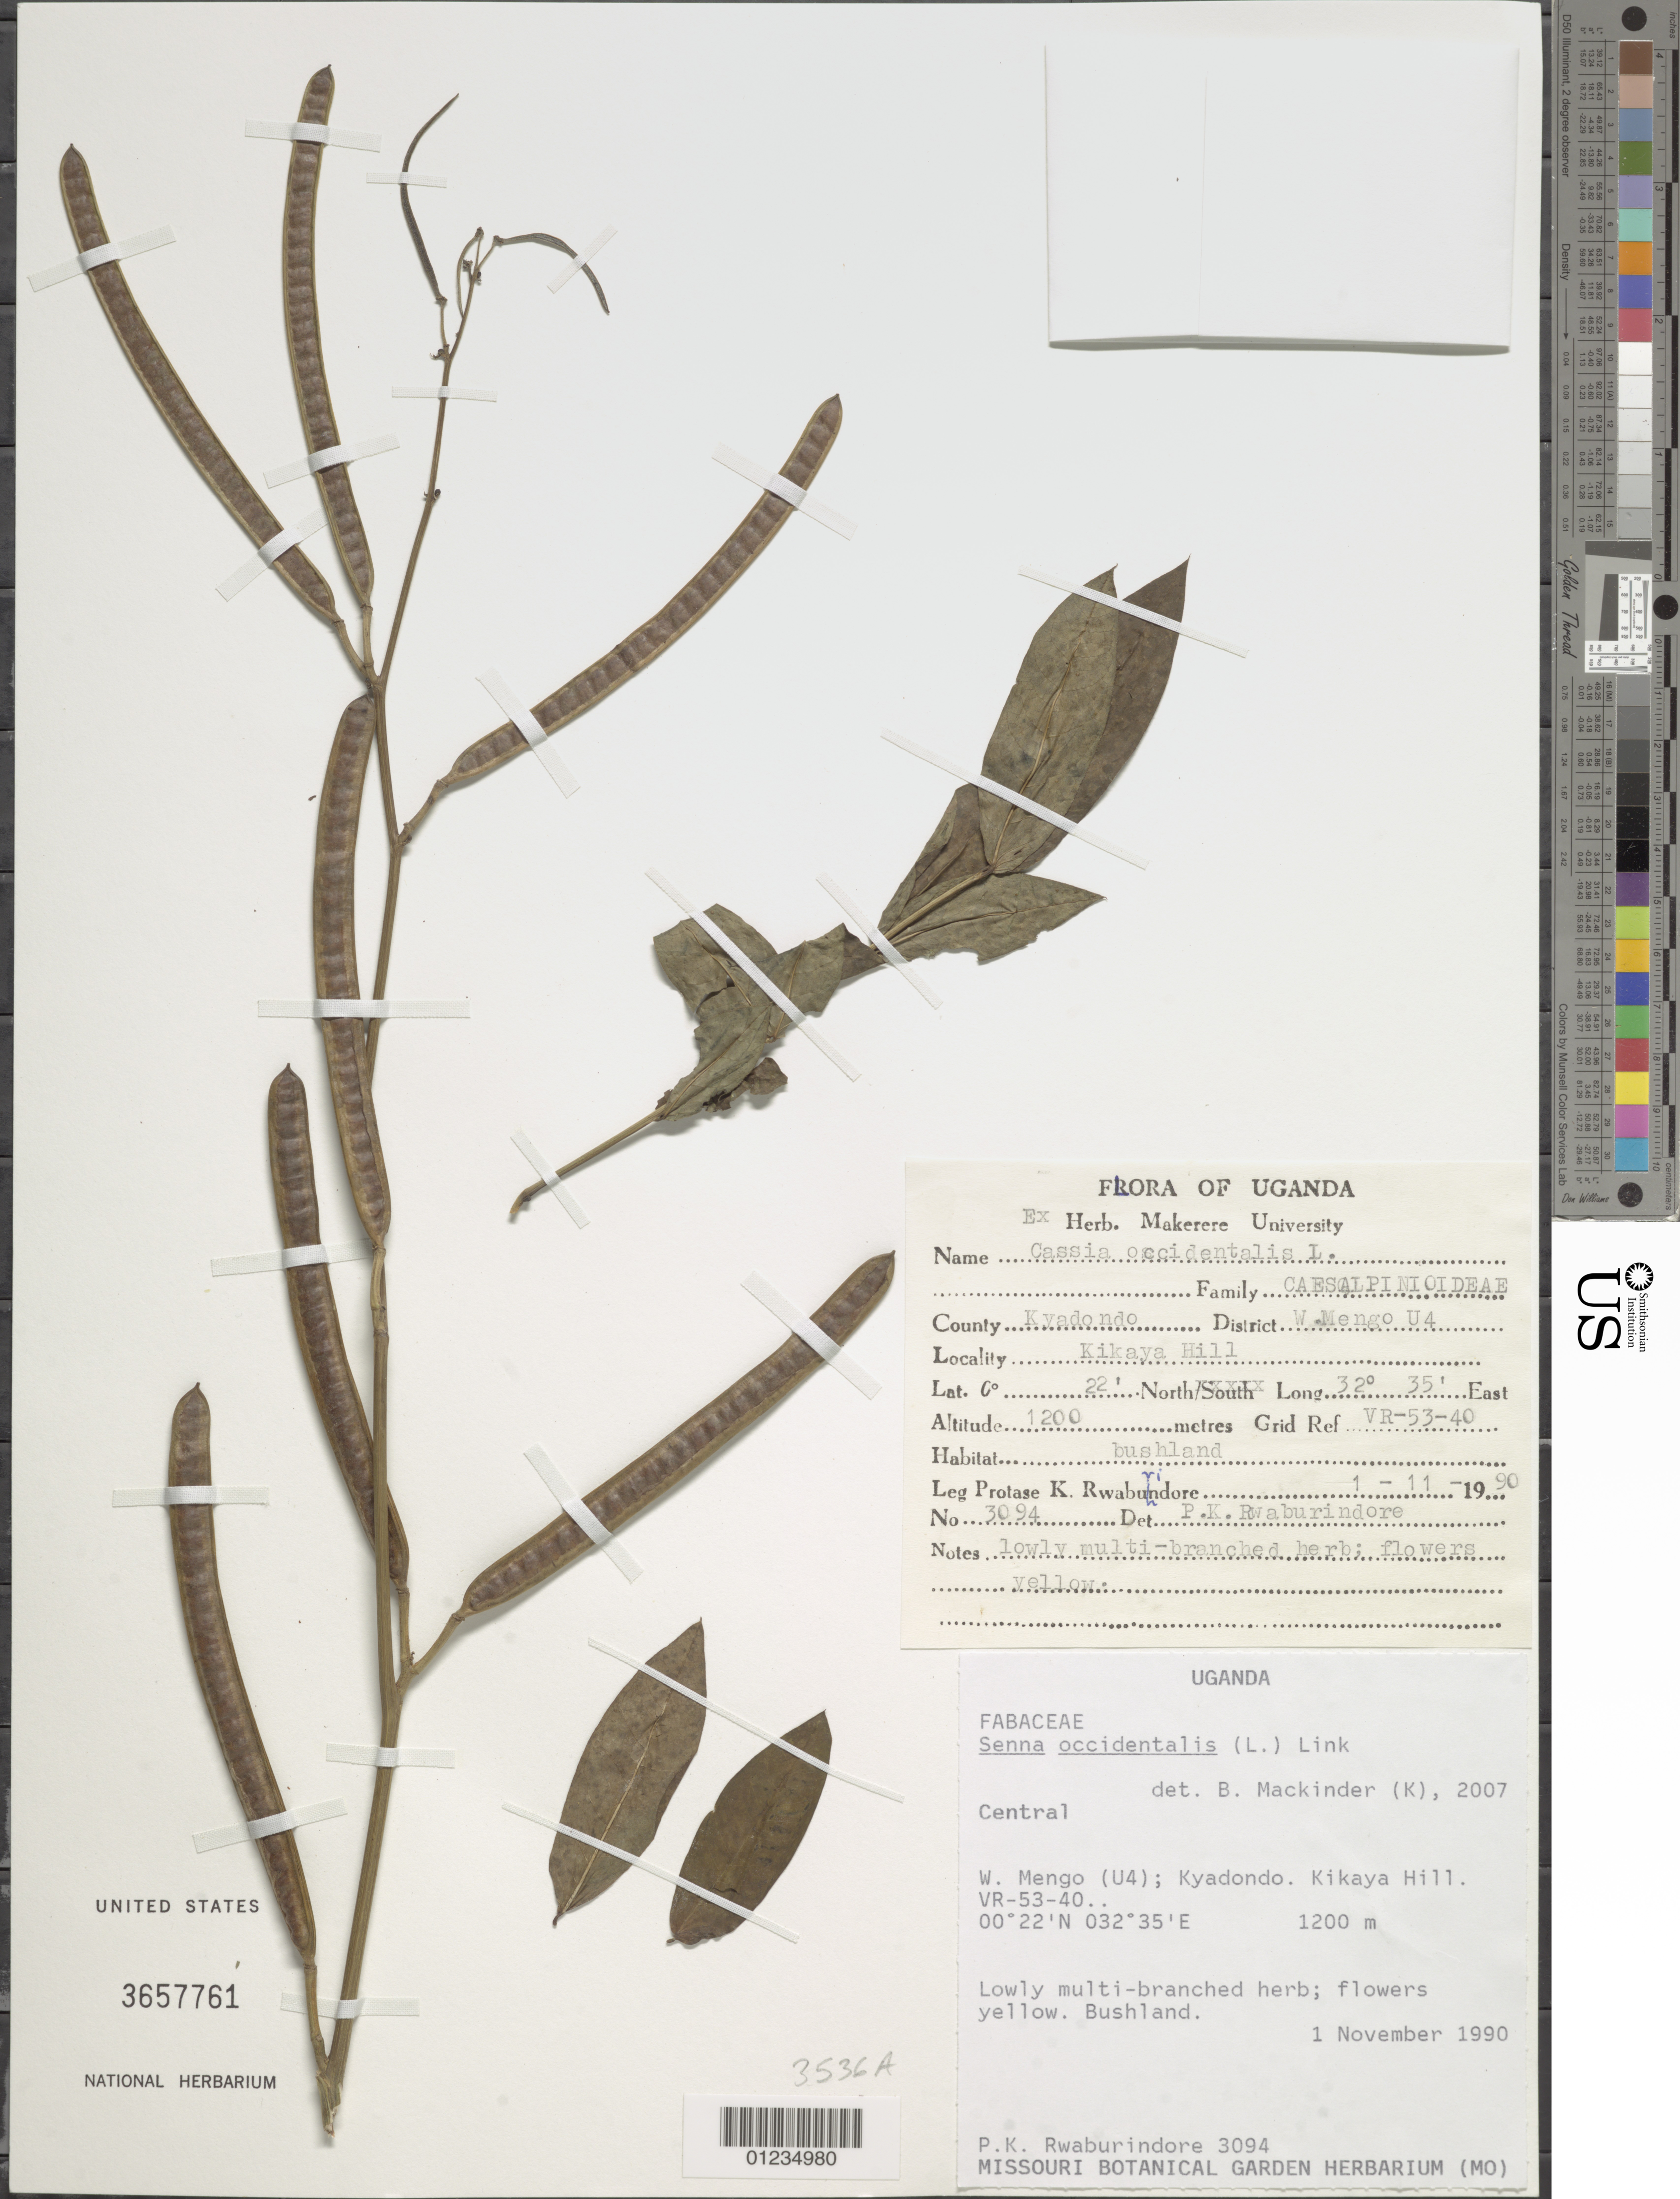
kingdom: Plantae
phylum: Tracheophyta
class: Magnoliopsida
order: Fabales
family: Fabaceae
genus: Senna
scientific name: Senna occidentalis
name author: (L.) Link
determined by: Mackinder, B. A.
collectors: P. Rwaburindore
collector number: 3094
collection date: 1990-11-01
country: Uganda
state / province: Central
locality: W. Mengo (U4); Kyadondo. Kikaya Hill.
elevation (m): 1200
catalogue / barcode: US 3657761